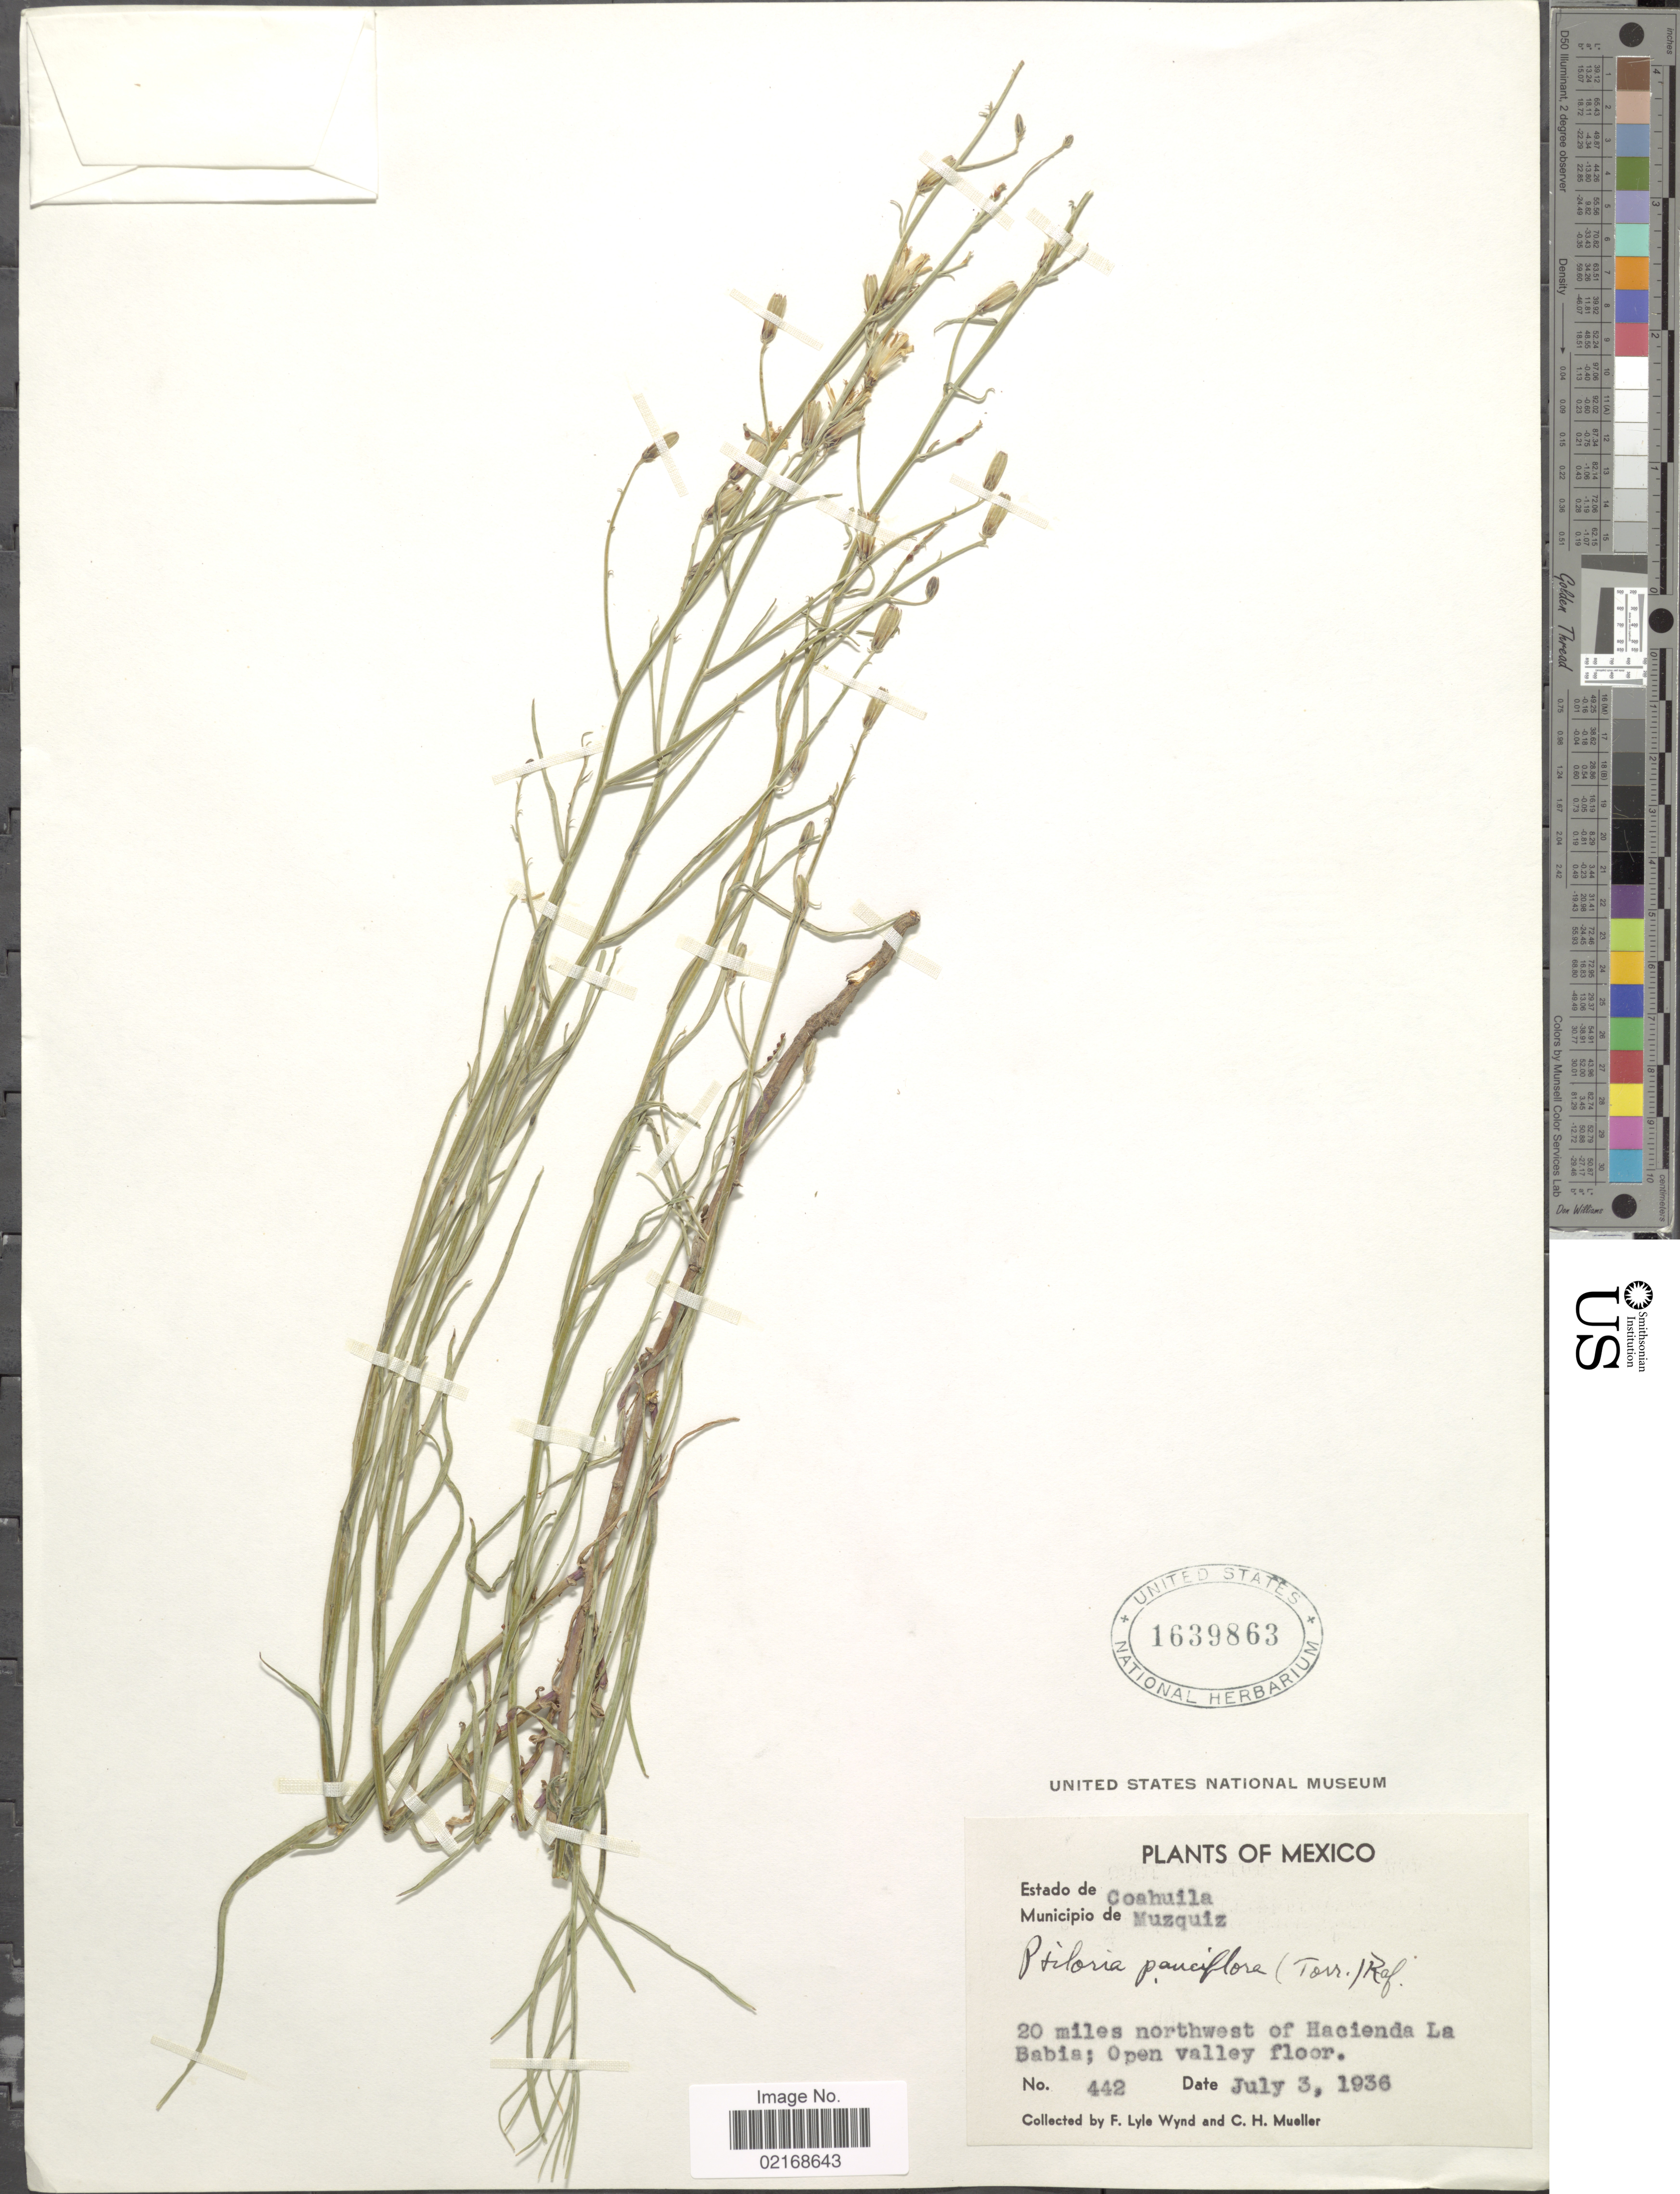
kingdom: Plantae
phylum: Tracheophyta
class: Magnoliopsida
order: Asterales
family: Asteraceae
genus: Stephanomeria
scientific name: Stephanomeria pauciflora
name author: (Torr.) A. Nelson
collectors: F. L. Wynd & C. H. Mueller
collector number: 442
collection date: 1936-07-03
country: Mexico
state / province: Coahuila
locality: Municipio de Muzquiz, 20 miles northwest of Hacienda La Babis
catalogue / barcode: US 1639863